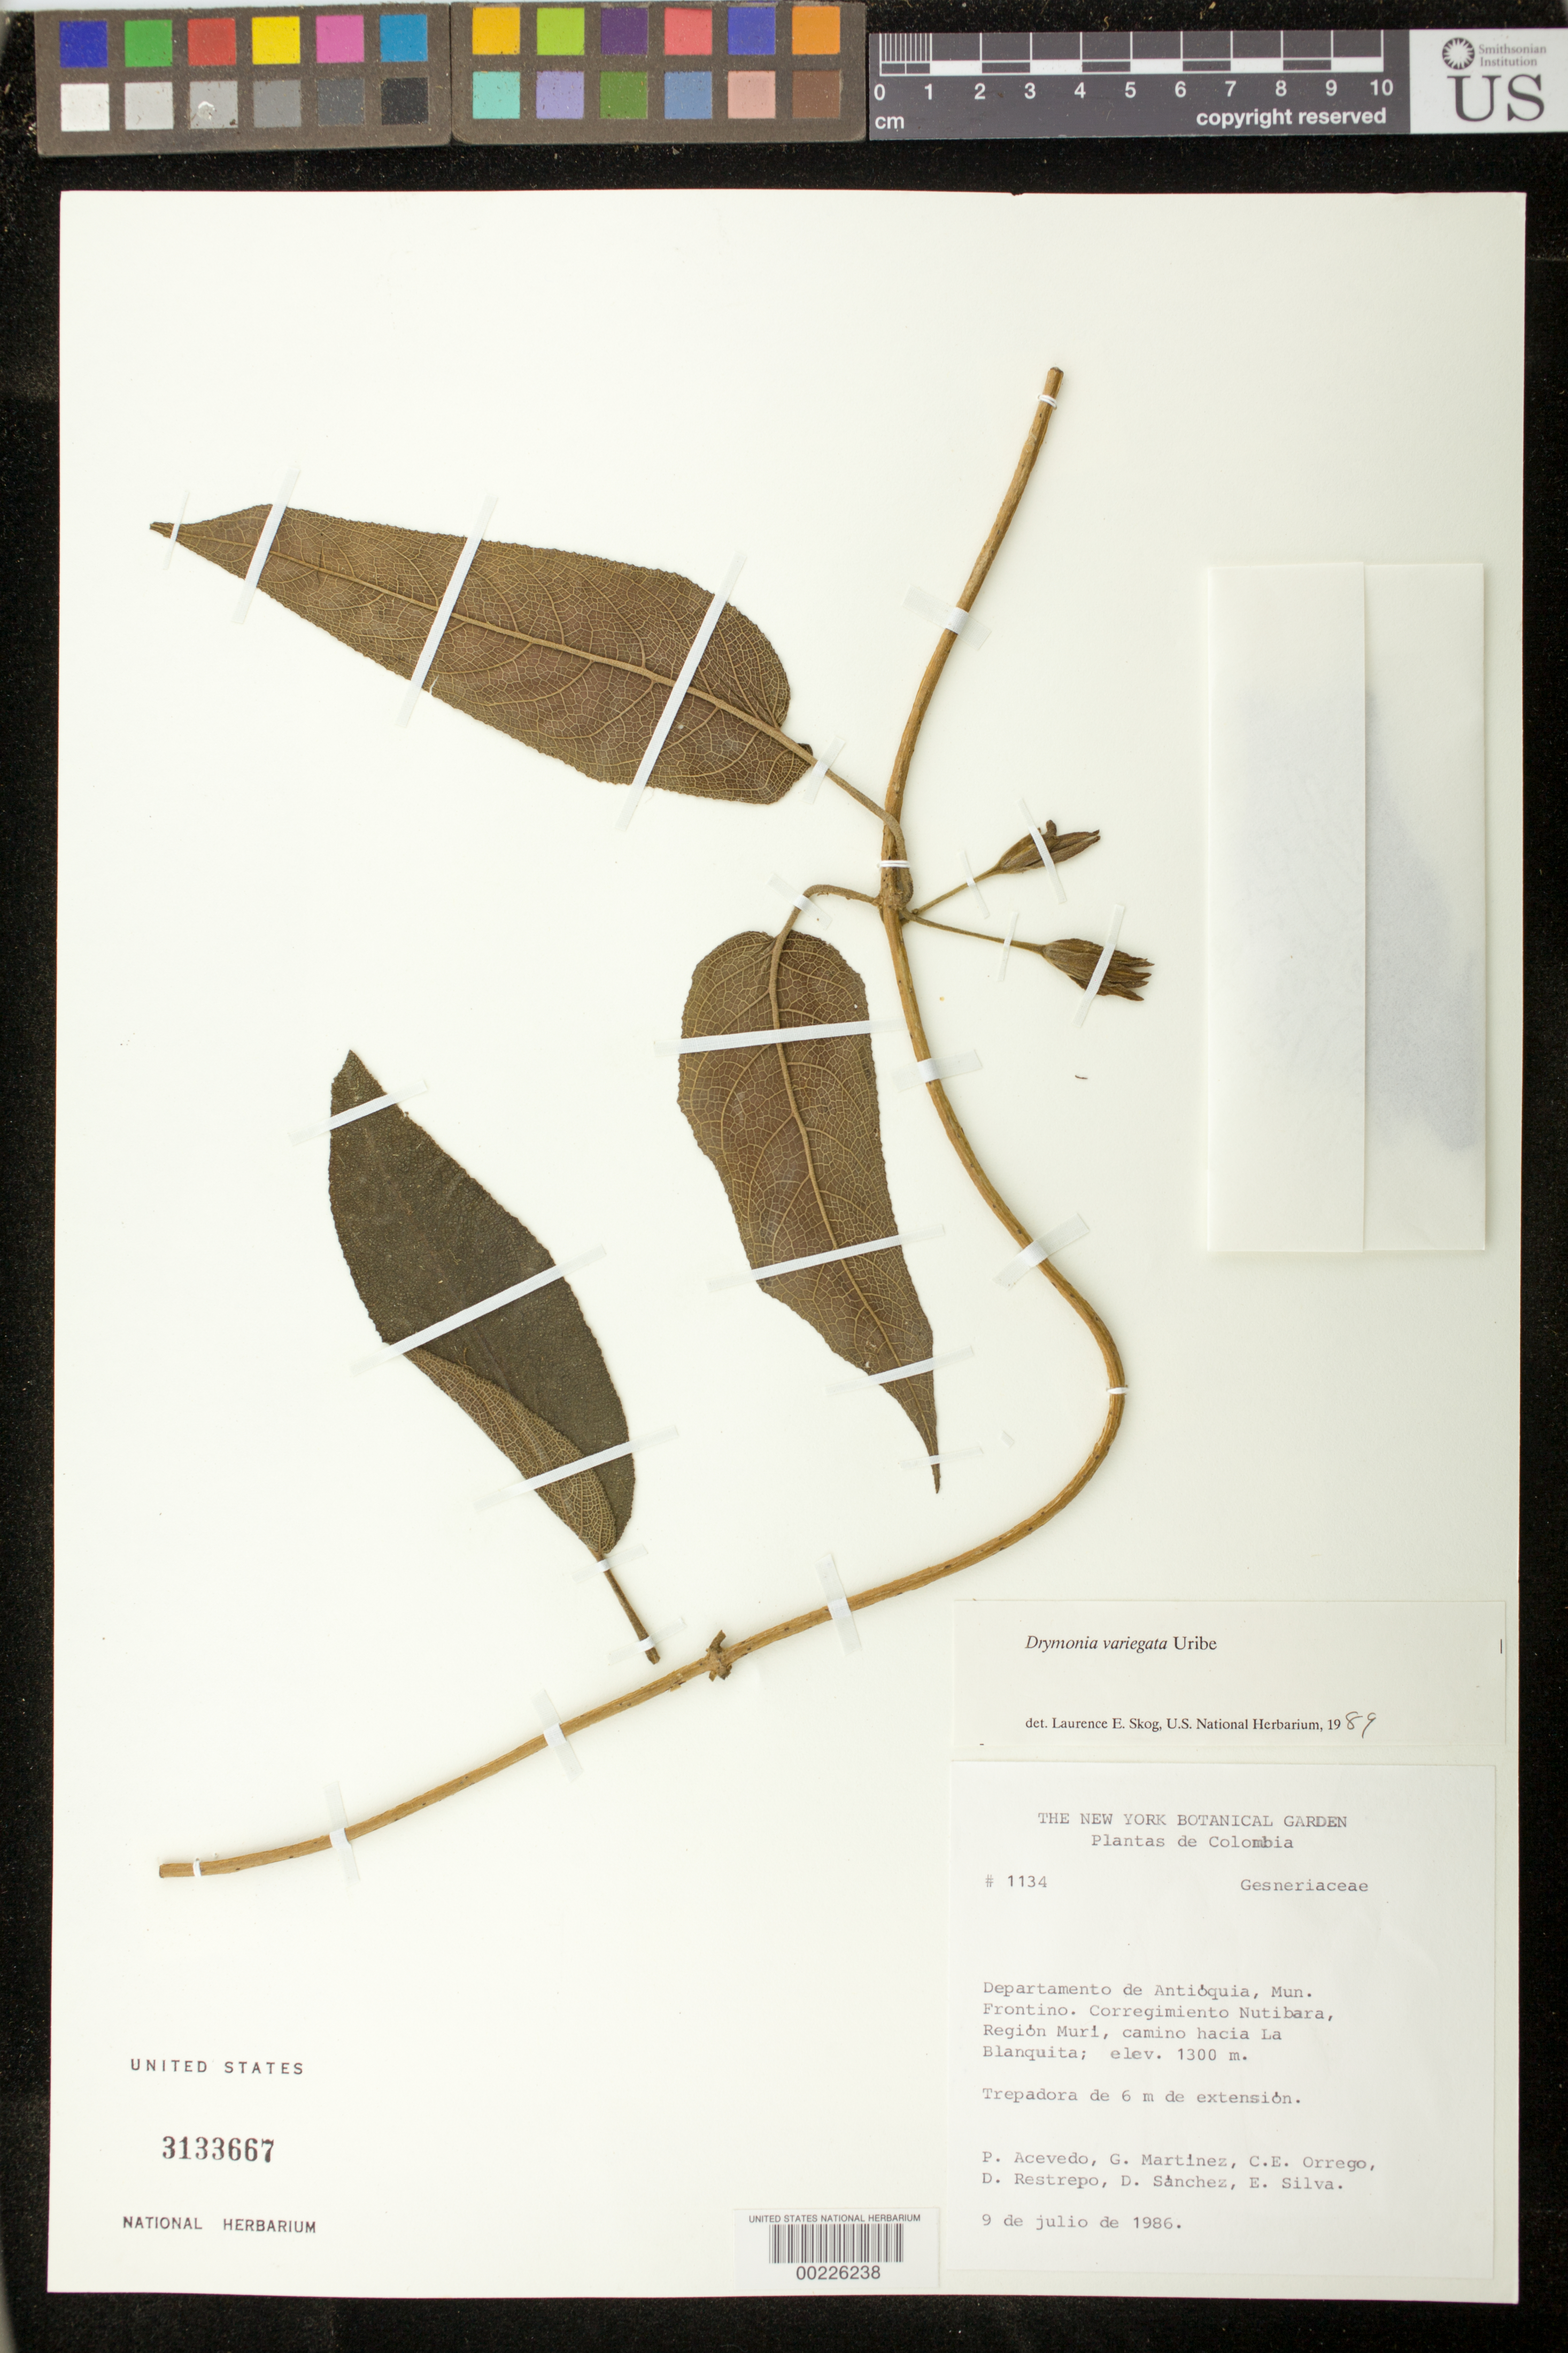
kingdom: Plantae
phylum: Tracheophyta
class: Magnoliopsida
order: Lamiales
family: Gesneriaceae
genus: Drymonia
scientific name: Drymonia variegata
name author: L. Uribe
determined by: Skog, Laurence E.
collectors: P. Acevedo-Rodr., D. Sanchez, D. Restrepo, G. Martinez, E. Silva & C. Orrego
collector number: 1134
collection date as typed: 09 Jul 1986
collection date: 1986-07-09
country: Colombia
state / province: Antioquia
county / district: Frontino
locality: Depart. Antioquia; Municipio Frontino; corregimiento Nutibara, camino hacia La Blanquita Region Murri (Cuevas).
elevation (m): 1300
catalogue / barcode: US 3133667